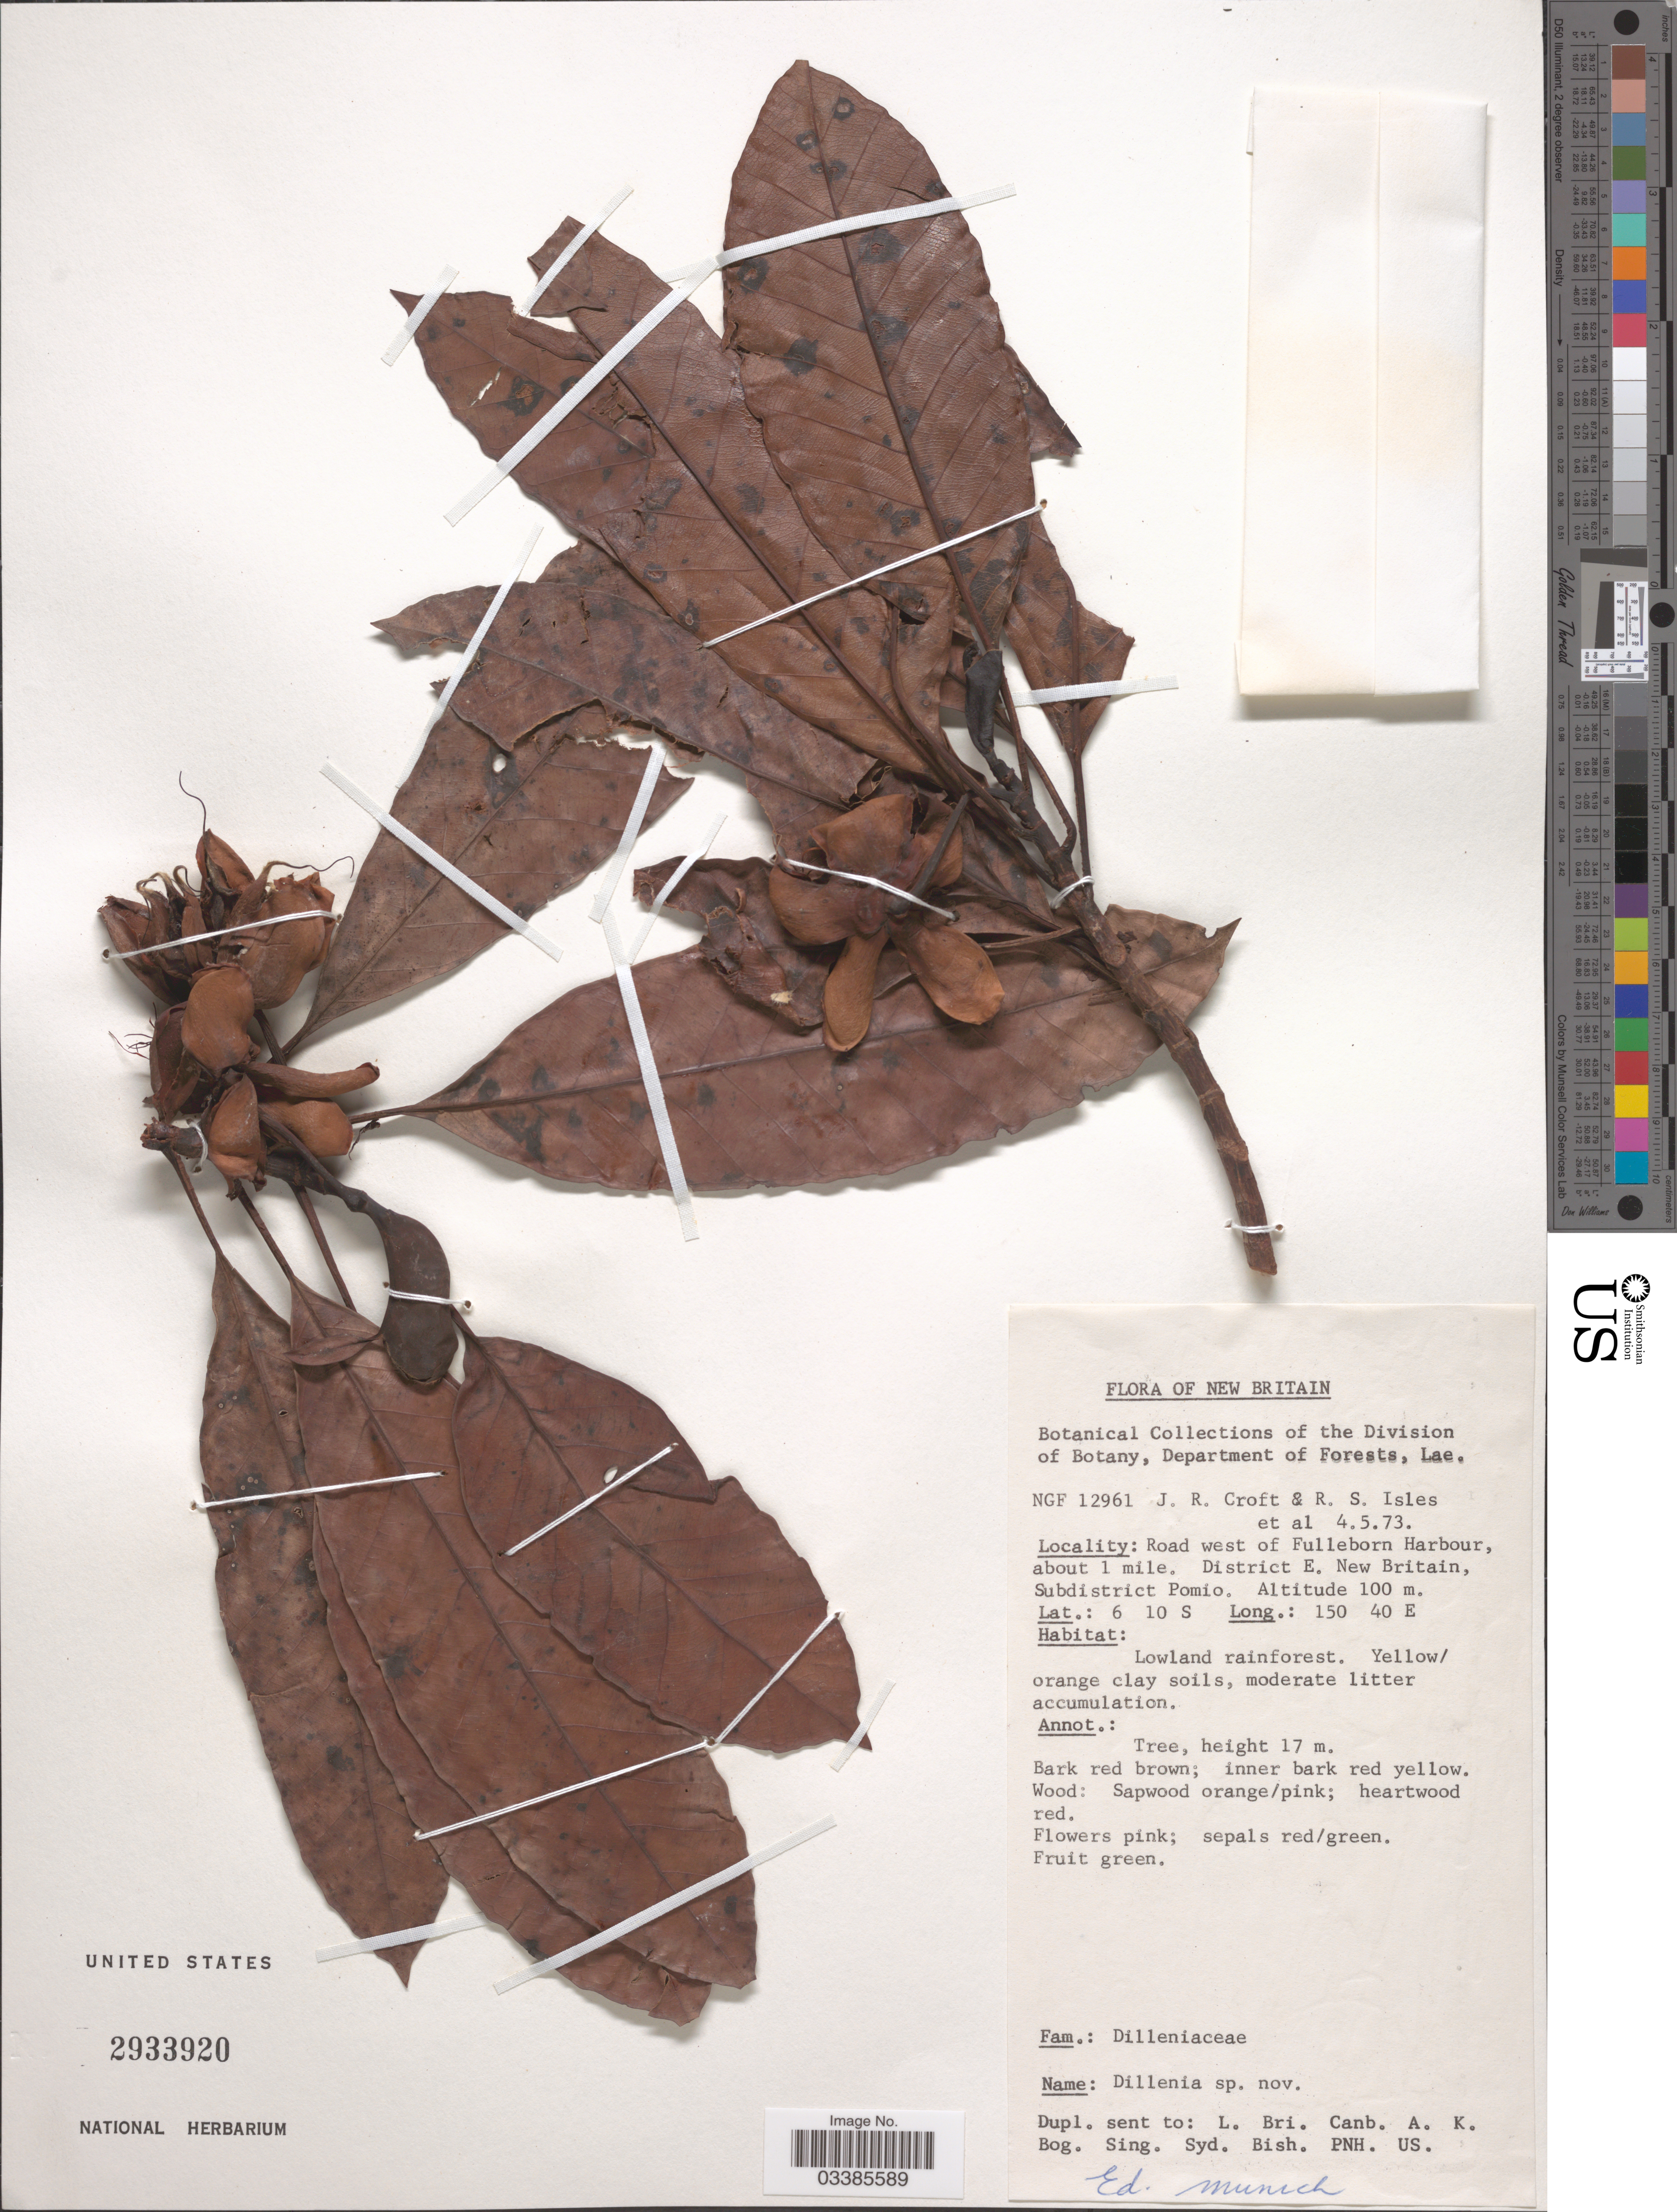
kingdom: Plantae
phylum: Tracheophyta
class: Magnoliopsida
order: Dilleniales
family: Dilleniaceae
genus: Dillenia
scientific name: Dillenia sp.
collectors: J. R. Croft, R. Isles & et al.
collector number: NGF 12961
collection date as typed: Transcribed d/m/y: 4/5/73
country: Papua New Guinea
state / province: East New Britain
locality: New Britain. Road west of Fulleborn Harbour, about 1 mile. District E. New Britain, Subdistrict Pomio.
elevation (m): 100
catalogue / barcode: US 2933920